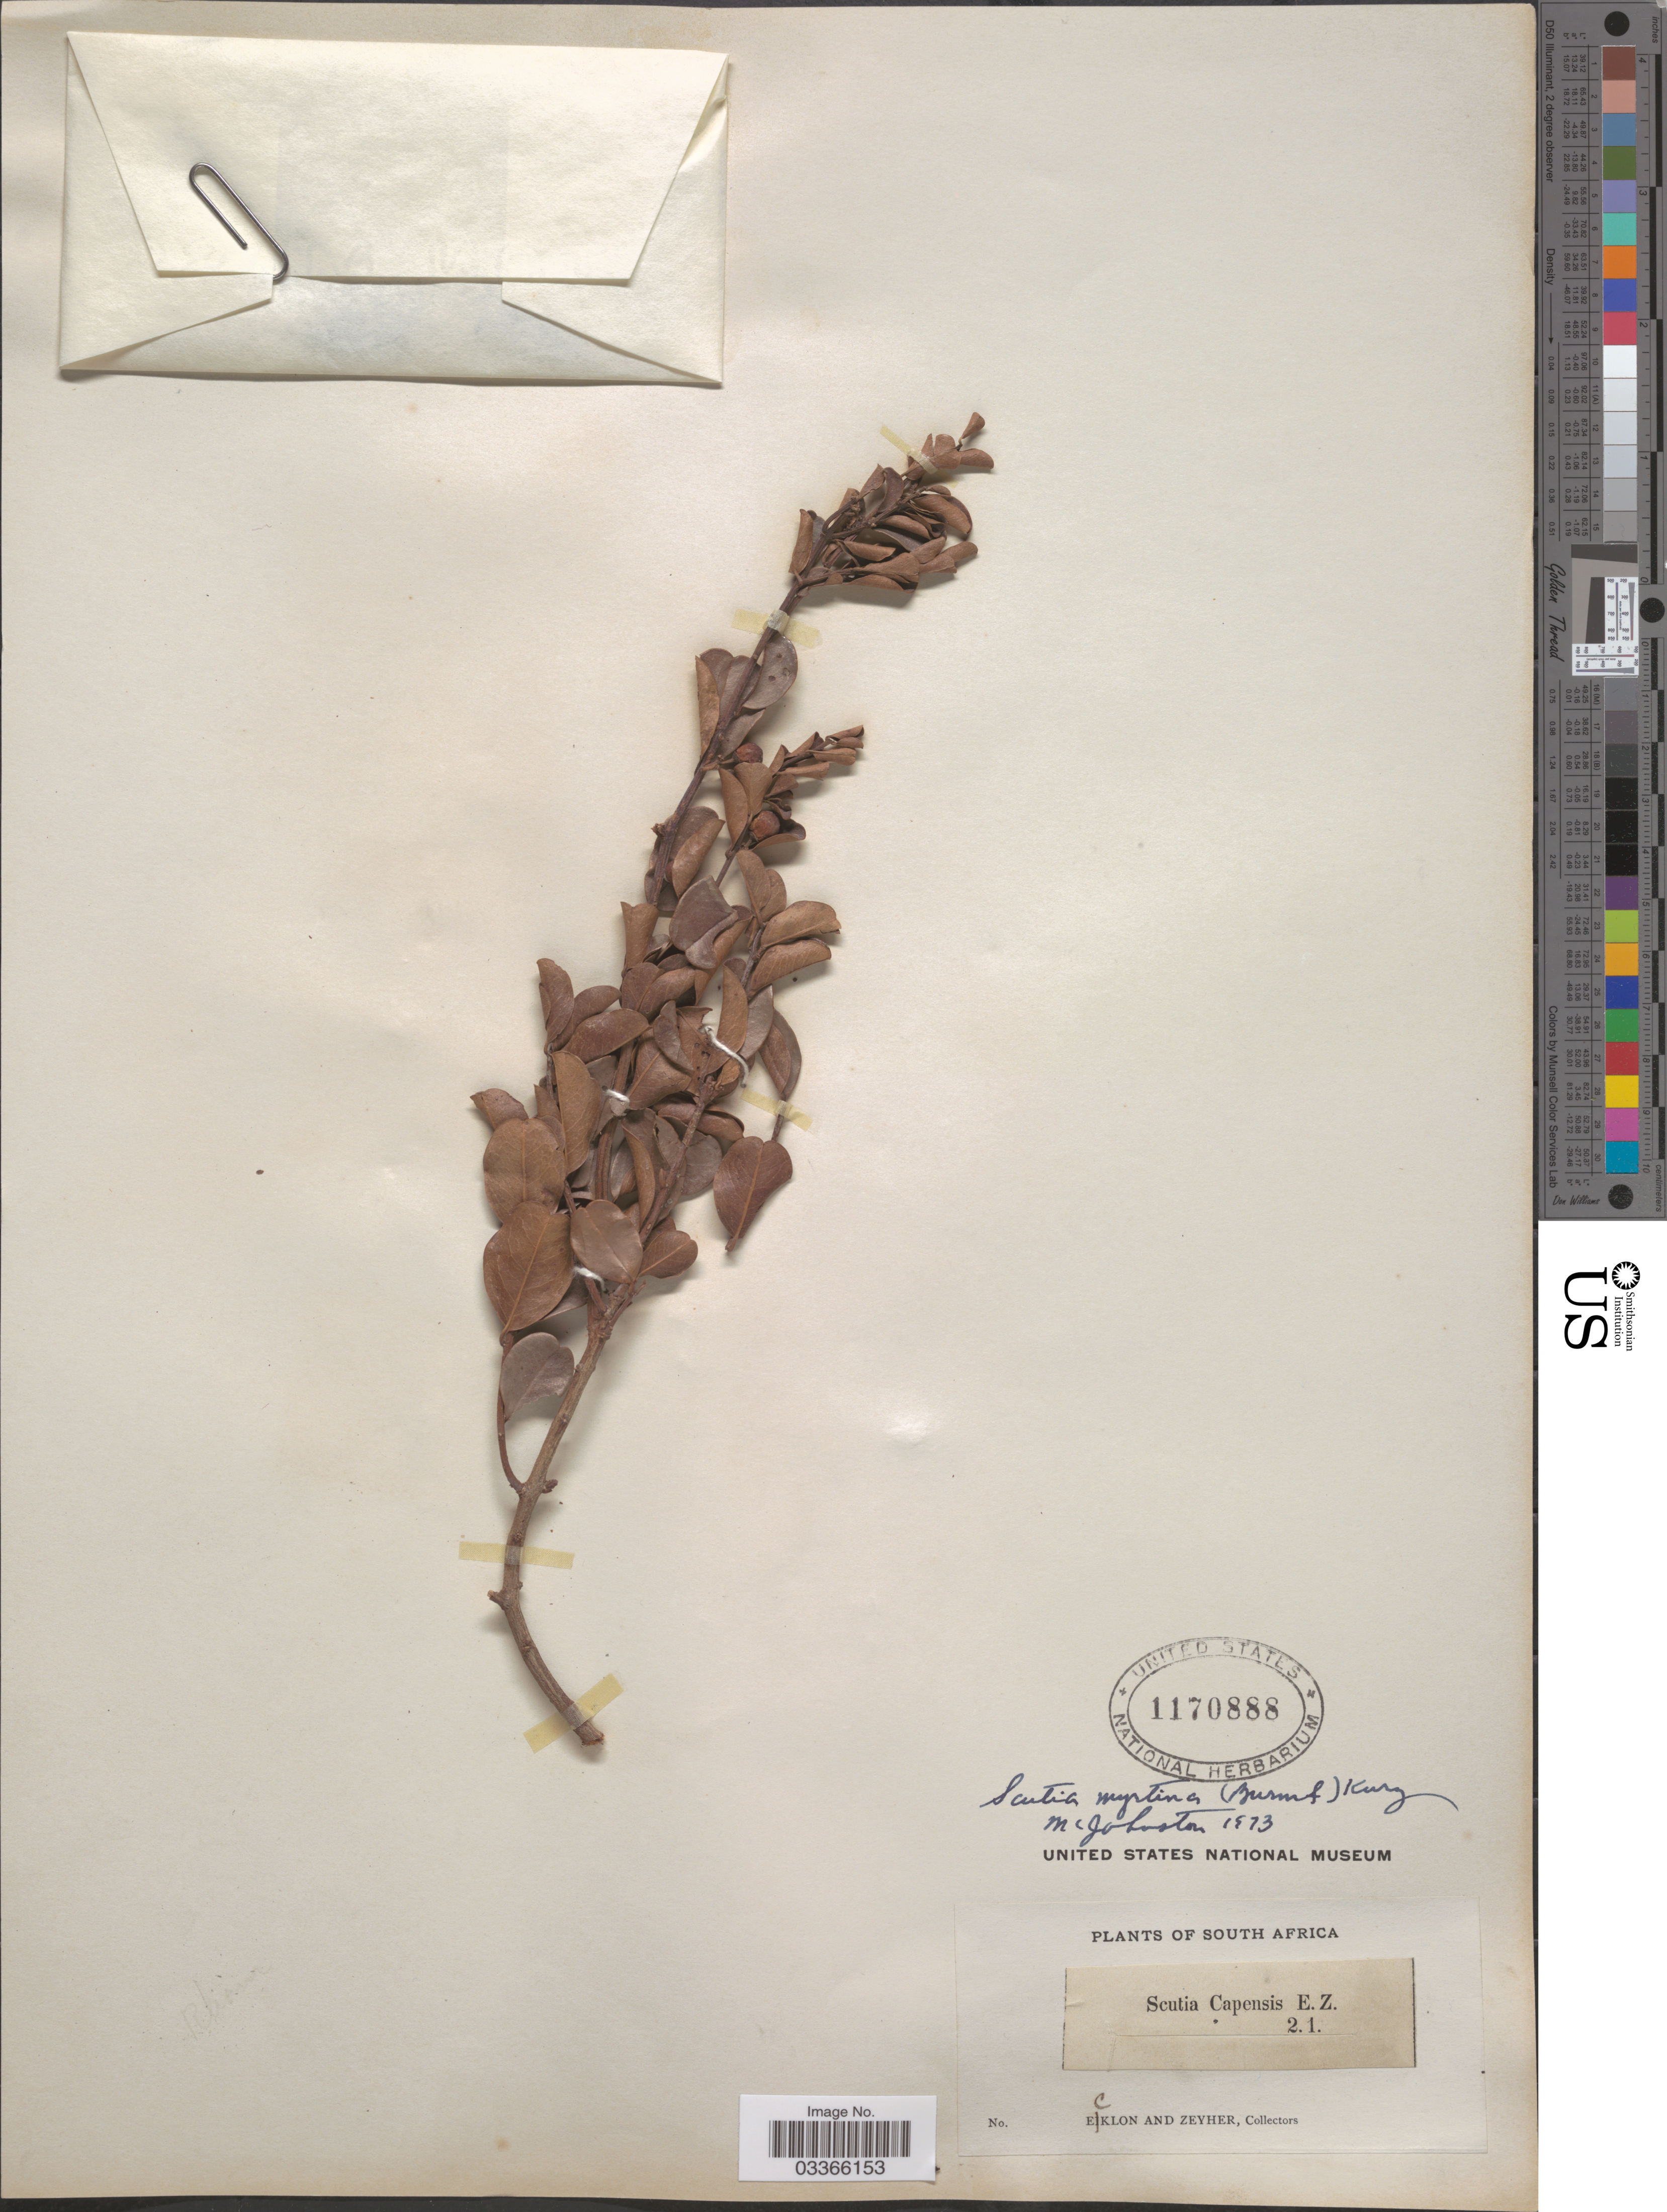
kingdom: Plantae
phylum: Tracheophyta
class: Magnoliopsida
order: Rosales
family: Rhamnaceae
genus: Scutia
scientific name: Scutia myrtina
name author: (Burm. f.) Kurz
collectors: -. Ecklon & -. Zeyher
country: South Africa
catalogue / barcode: US 1170888